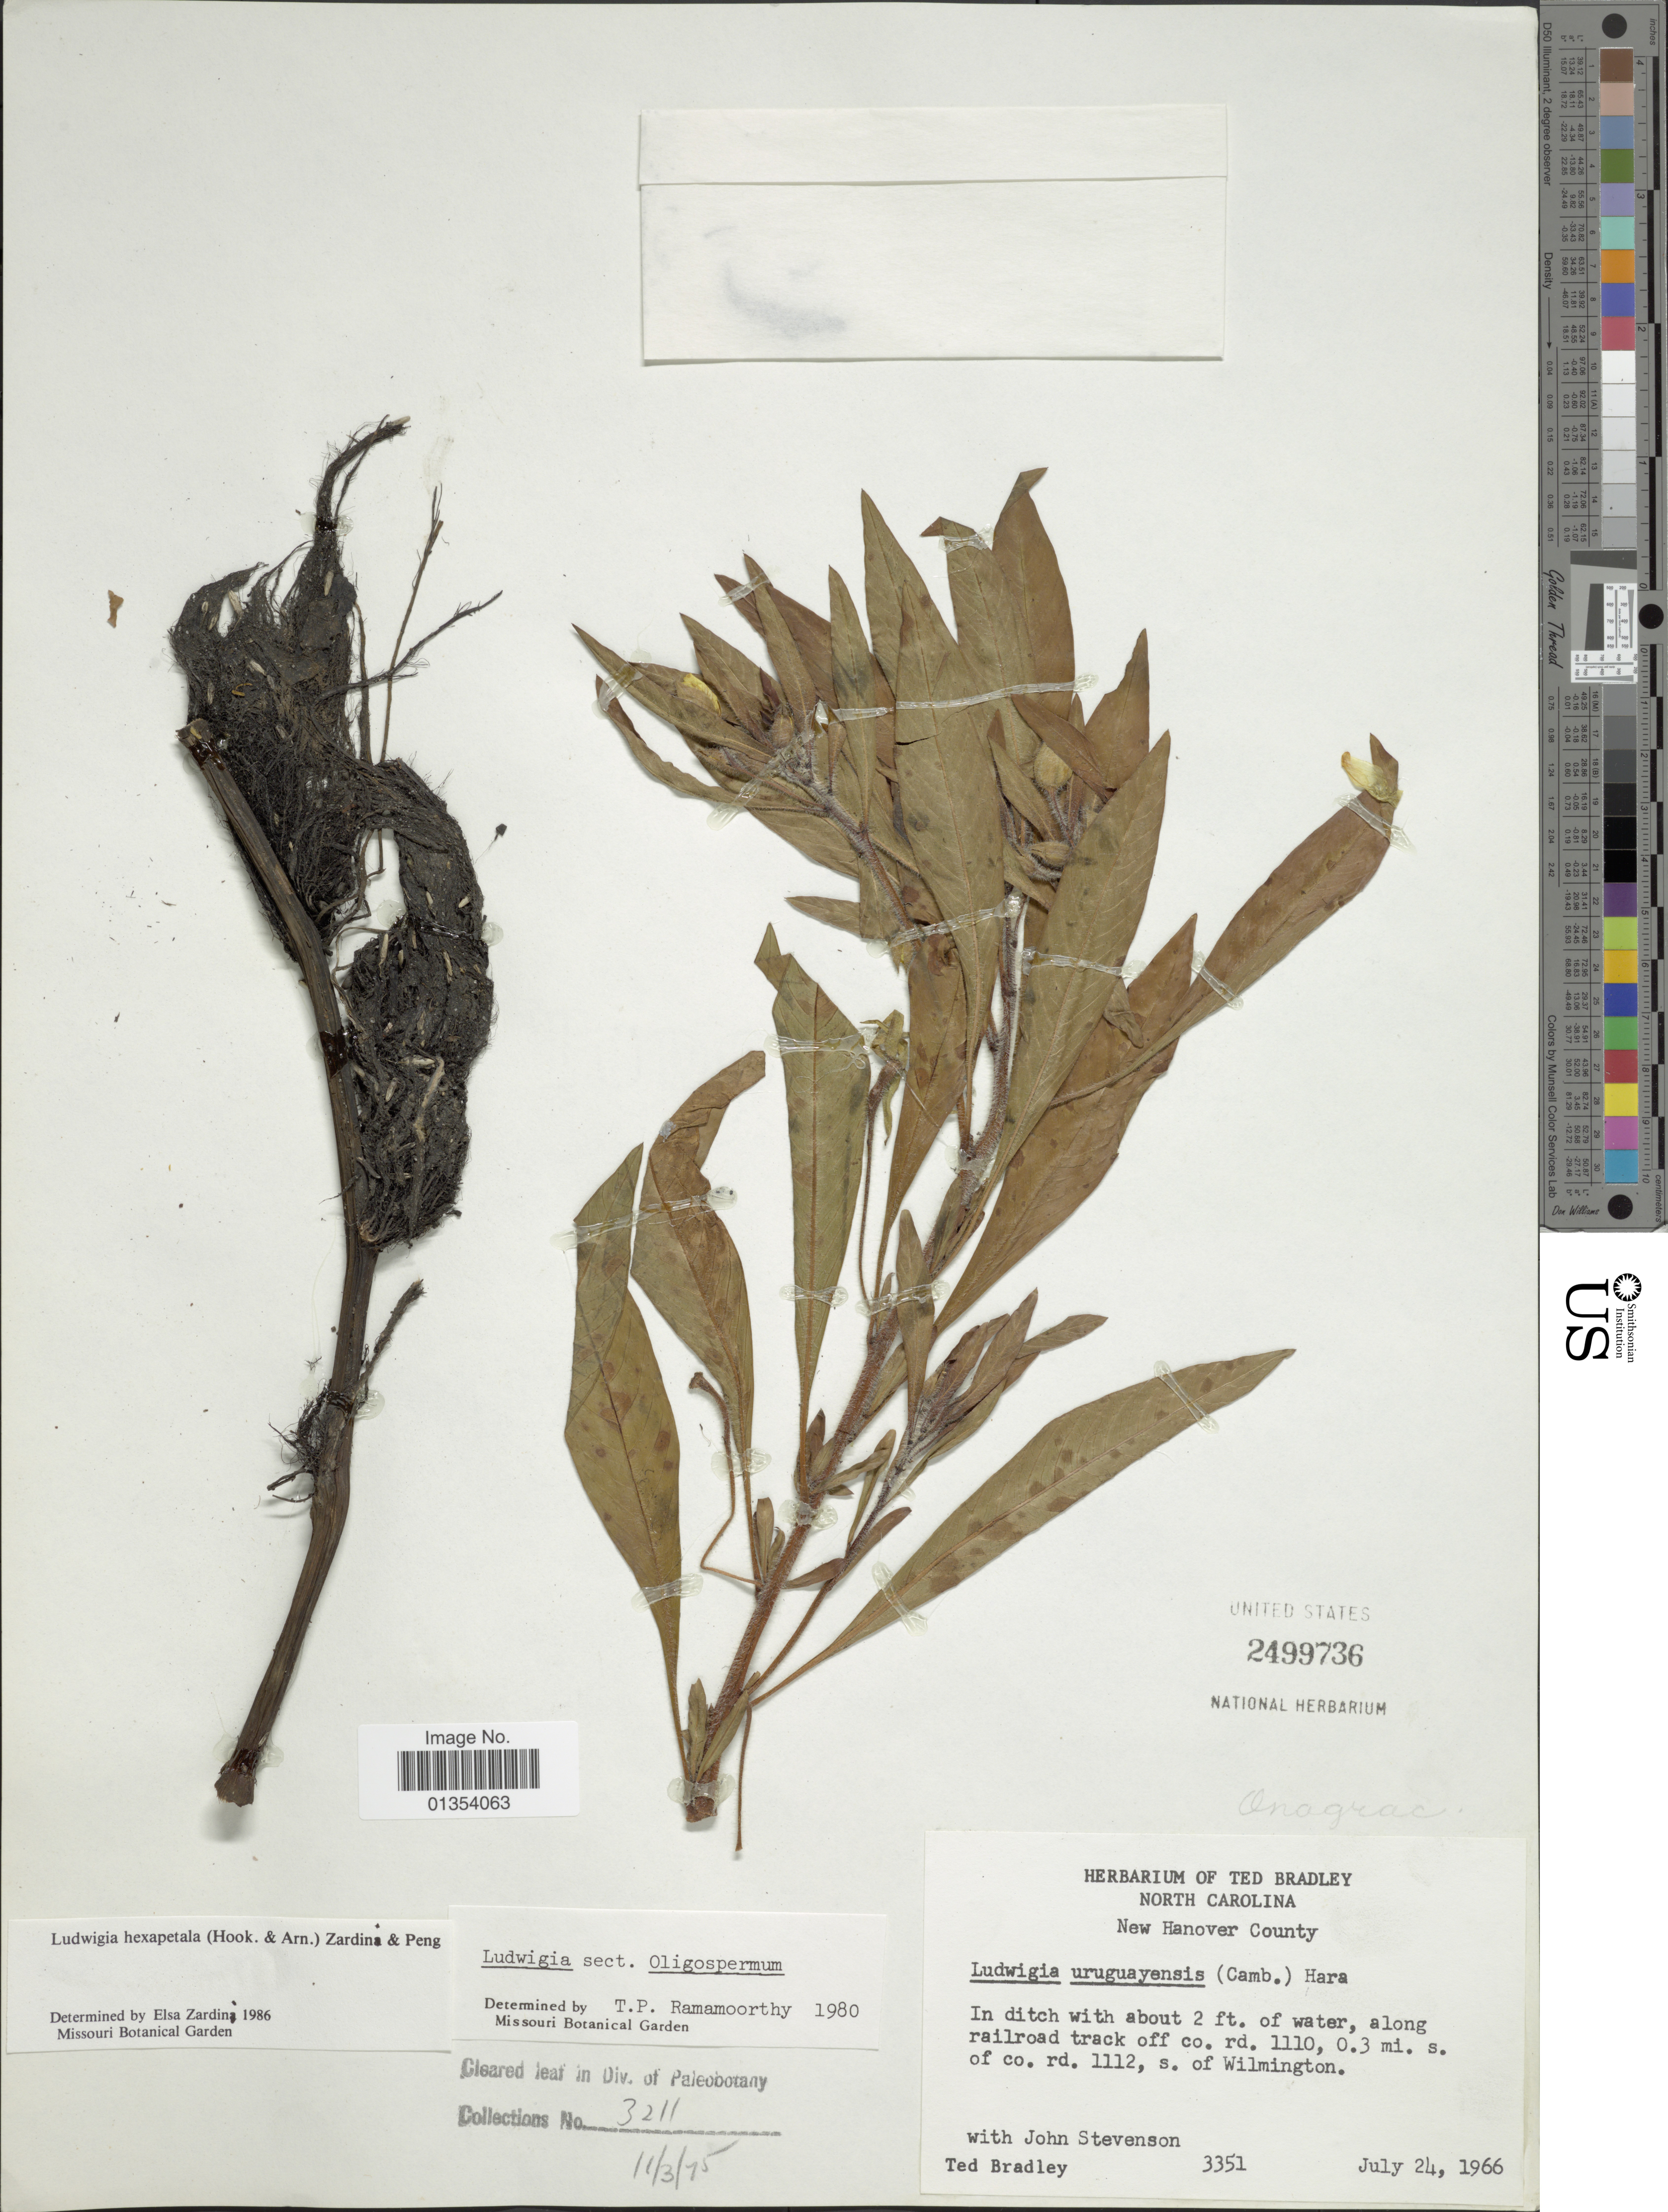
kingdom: Plantae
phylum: Tracheophyta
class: Magnoliopsida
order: Myrtales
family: Onagraceae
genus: Ludwigia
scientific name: Ludwigia hexapetala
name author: (Hook. & Arn.) Zardini et al.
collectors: T. Bradley & J. Stevenson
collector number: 3351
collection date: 1966-07-24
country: United States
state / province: North Carolina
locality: New Hanover County, along railroad track off co. rd. 1110, 0.3 mi. s. of co. rd. 1112, s. of Wilmington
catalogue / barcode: US 2499736